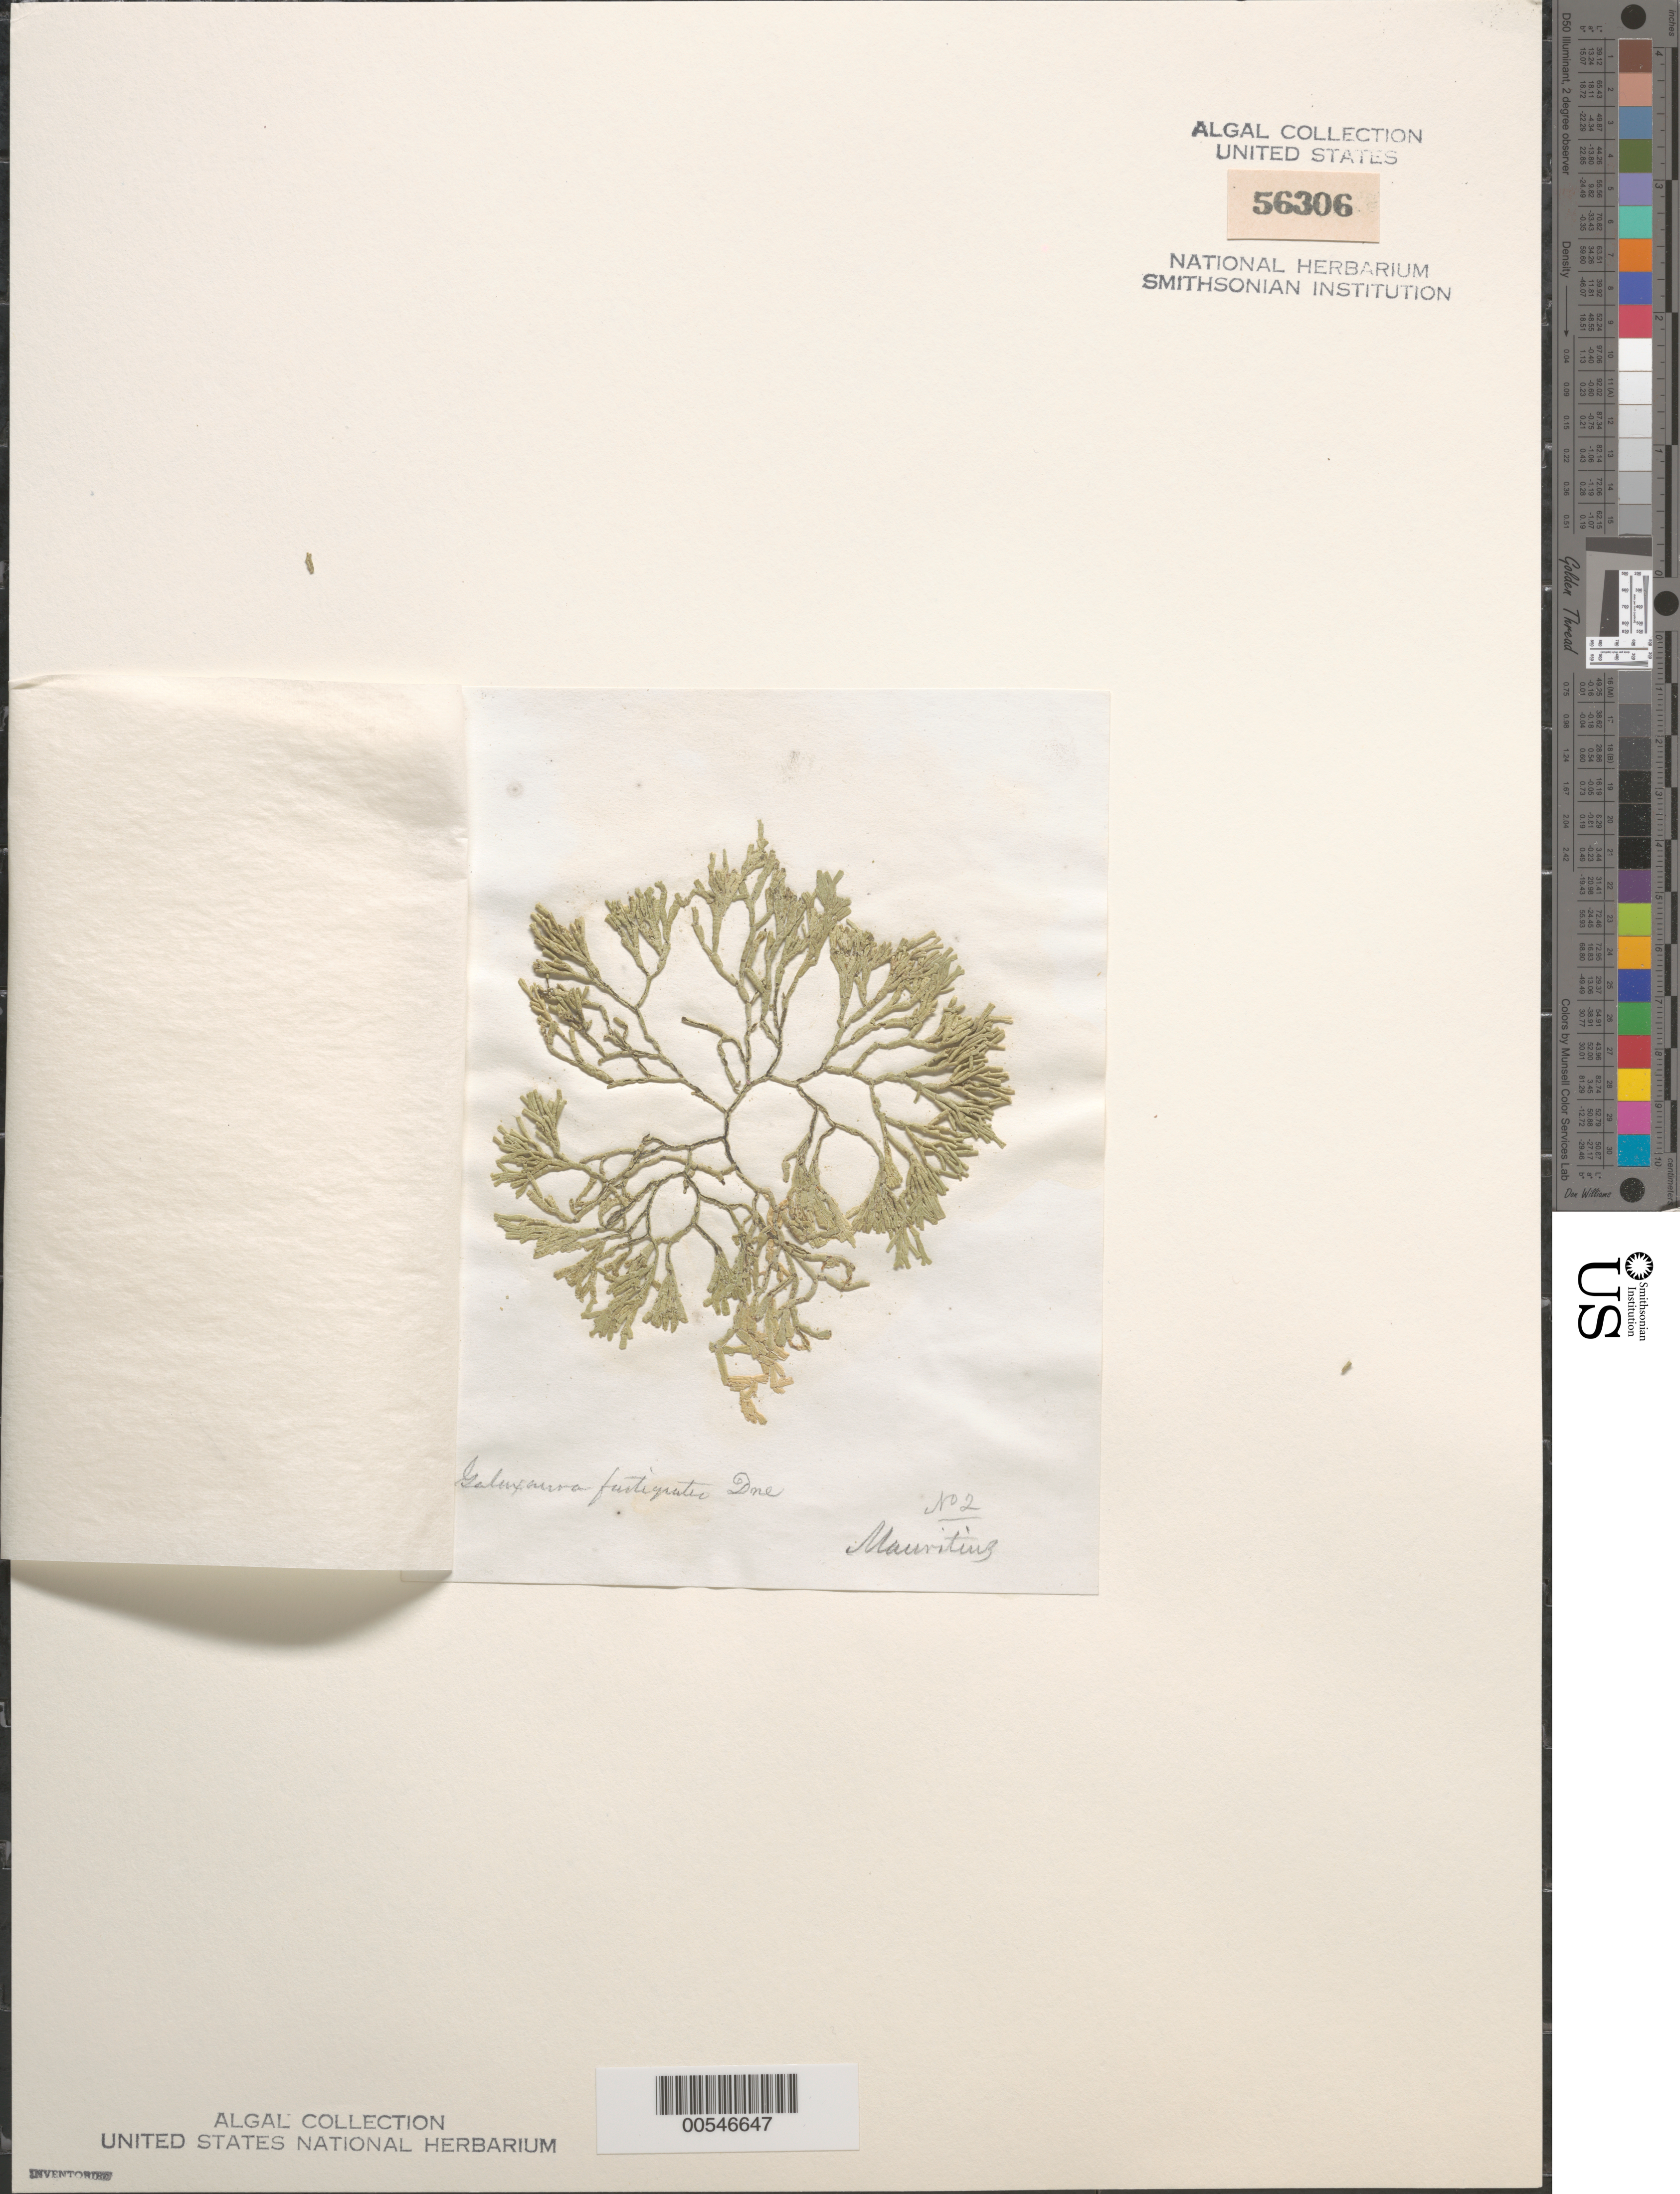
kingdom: Plantae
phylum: Rhodophyta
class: Florideophyceae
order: Nemaliales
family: Galaxauraceae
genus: Tricleocarpa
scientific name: Tricleocarpa fastigiata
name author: (Decne.) Huisman et al.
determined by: Algae name updating Project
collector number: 2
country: Mauritius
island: Mauritius Island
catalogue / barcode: US 56306